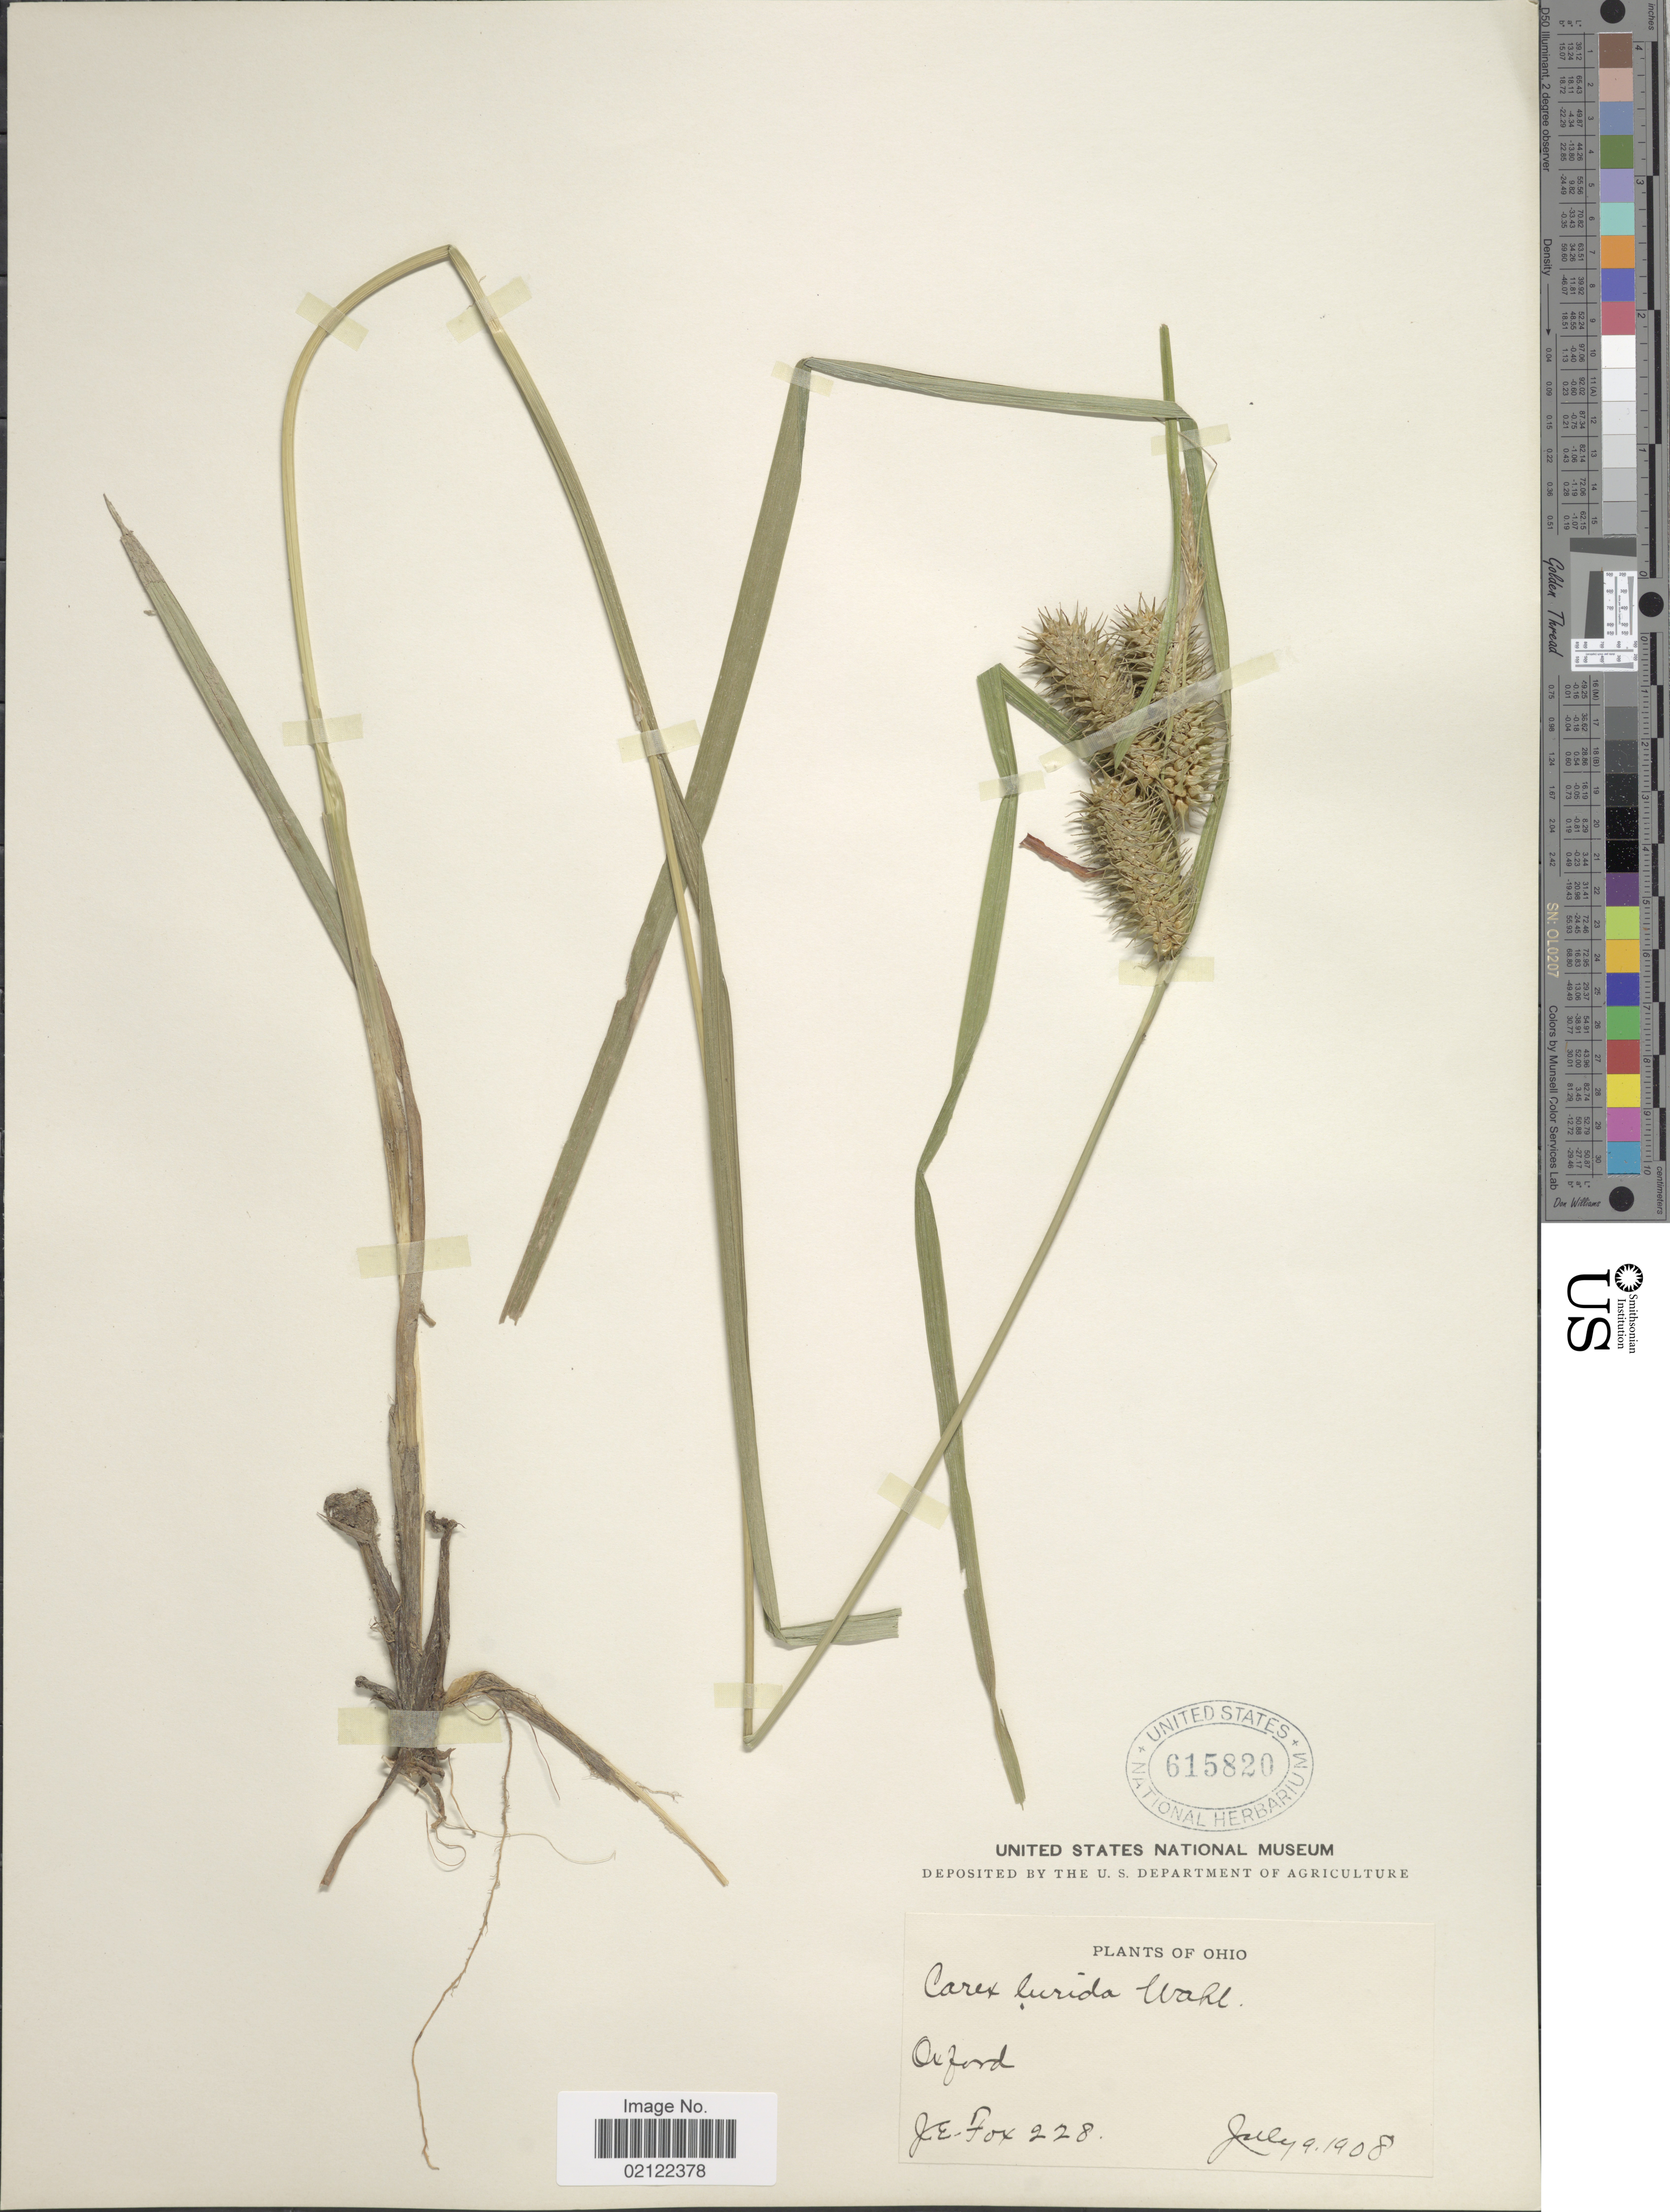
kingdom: Plantae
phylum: Tracheophyta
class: Liliopsida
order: Poales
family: Cyperaceae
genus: Carex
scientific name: Carex lurida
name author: Wahlenb.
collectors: J. Fox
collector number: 228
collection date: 1908-07-09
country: United States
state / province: Ohio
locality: Oxford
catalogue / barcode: US 615820